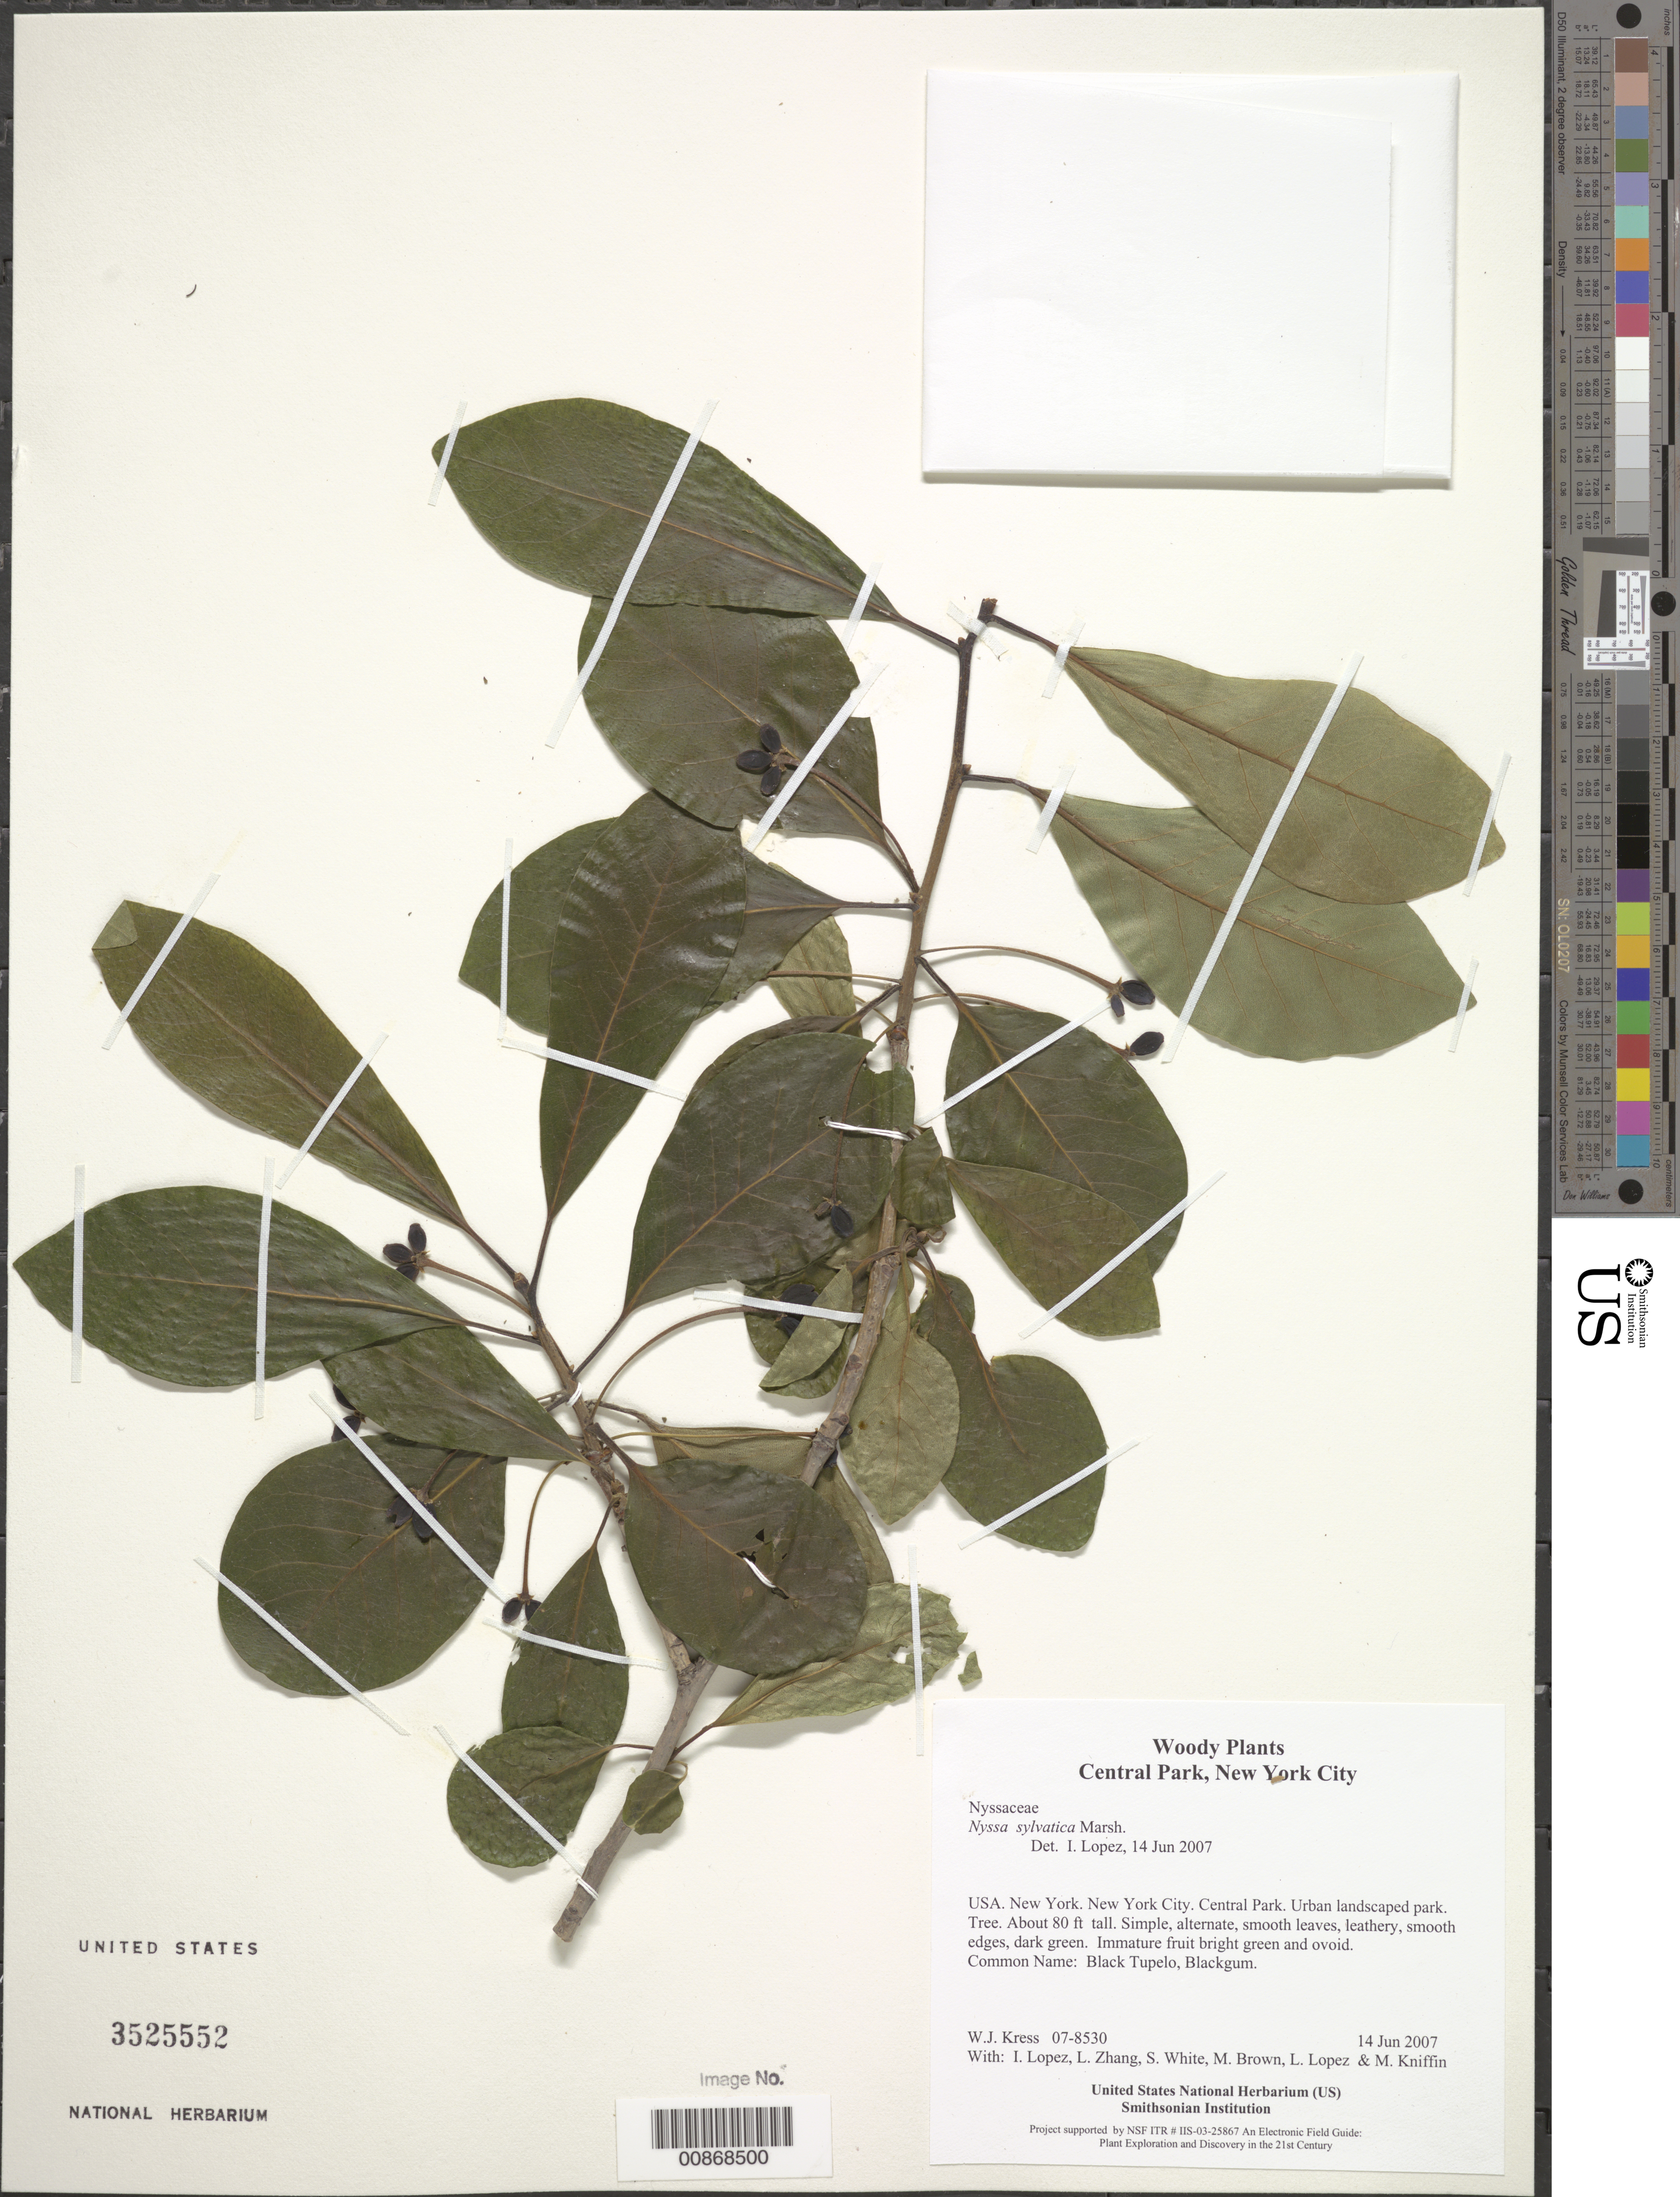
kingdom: Plantae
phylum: Tracheophyta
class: Magnoliopsida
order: Cornales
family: Nyssaceae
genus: Nyssa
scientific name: Nyssa sylvatica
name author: Marshall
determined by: Lopez, Ida C., (BOT), Smithsonian Institution - National Museum of Natural History (UNITED STATES)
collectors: W. J. Kress, I. C. Lopez, L. B. Zhang, S. White, M. Brown, L. López & M. Kniffin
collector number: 07-8530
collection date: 2007-06-14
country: United States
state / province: New York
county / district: New York City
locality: Central Park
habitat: Urban landscaped park.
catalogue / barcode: US 3525552